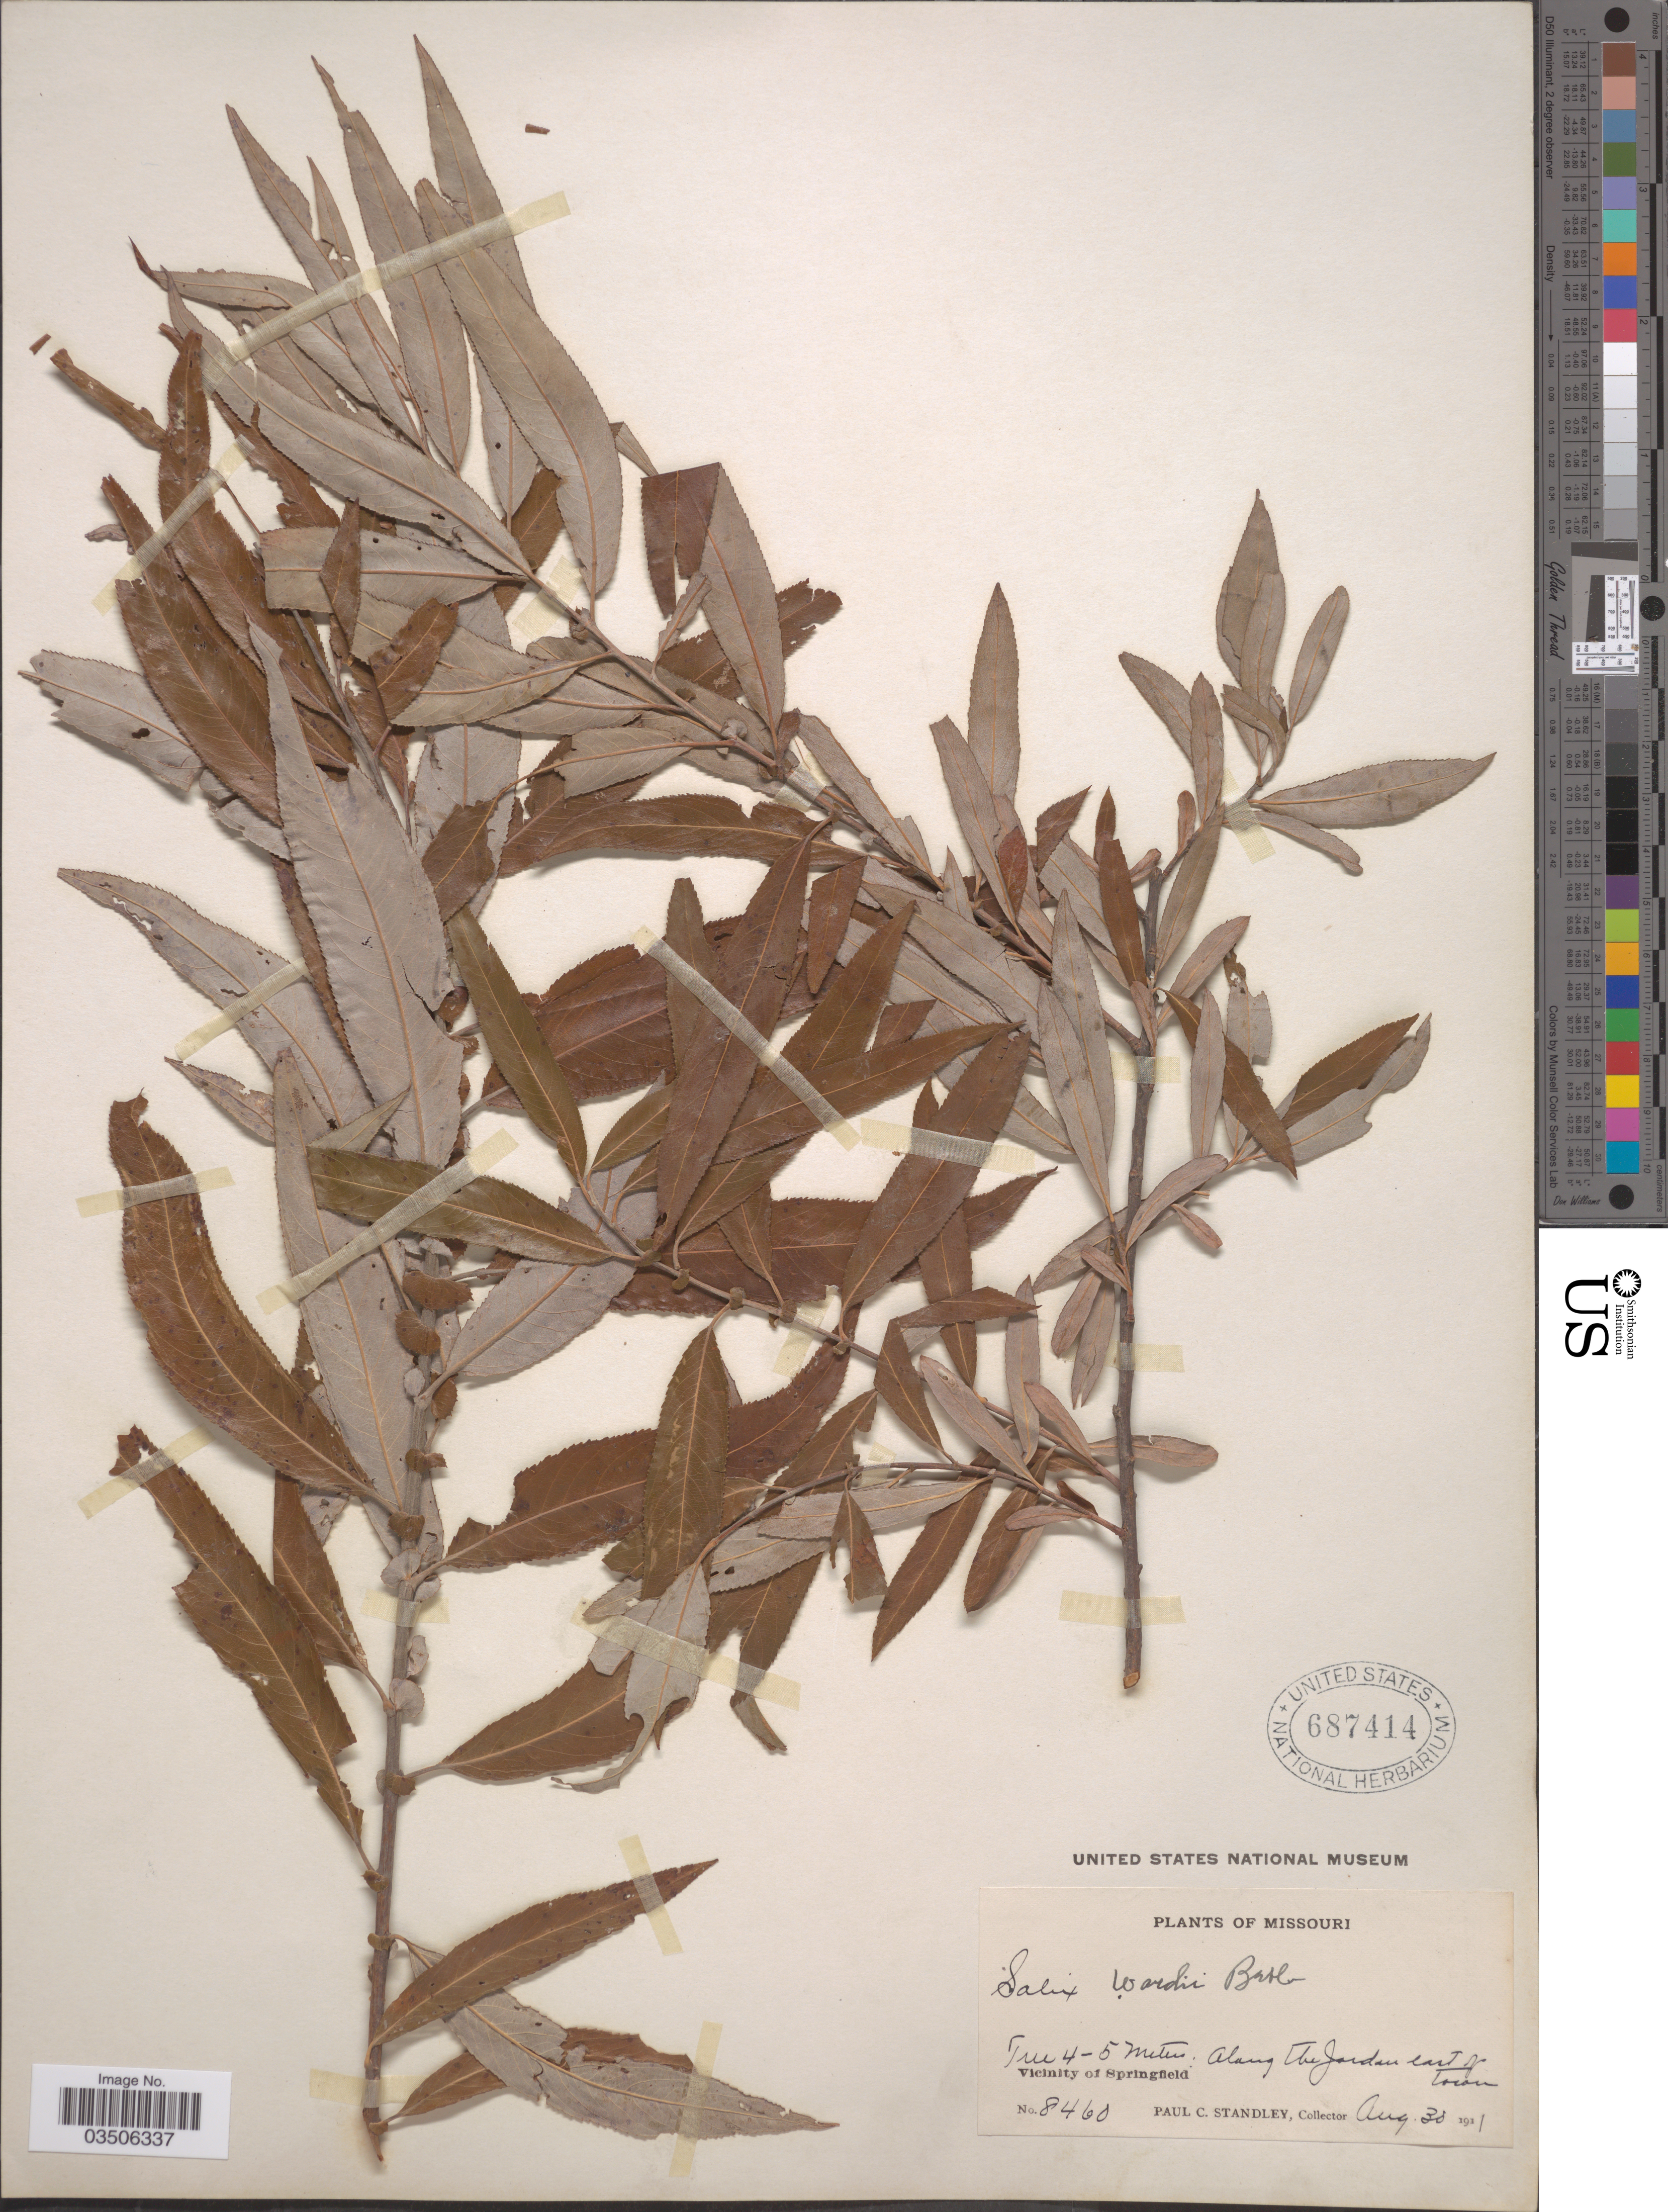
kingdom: Plantae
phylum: Tracheophyta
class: Magnoliopsida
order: Malpighiales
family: Salicaceae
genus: Salix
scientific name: Salix wardii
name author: Bebb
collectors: P. C. Standley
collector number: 8460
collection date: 1911-08-30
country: United States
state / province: Missouri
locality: Along The Jordan east of Town. Vicinity of Springfield.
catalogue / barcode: US 687414